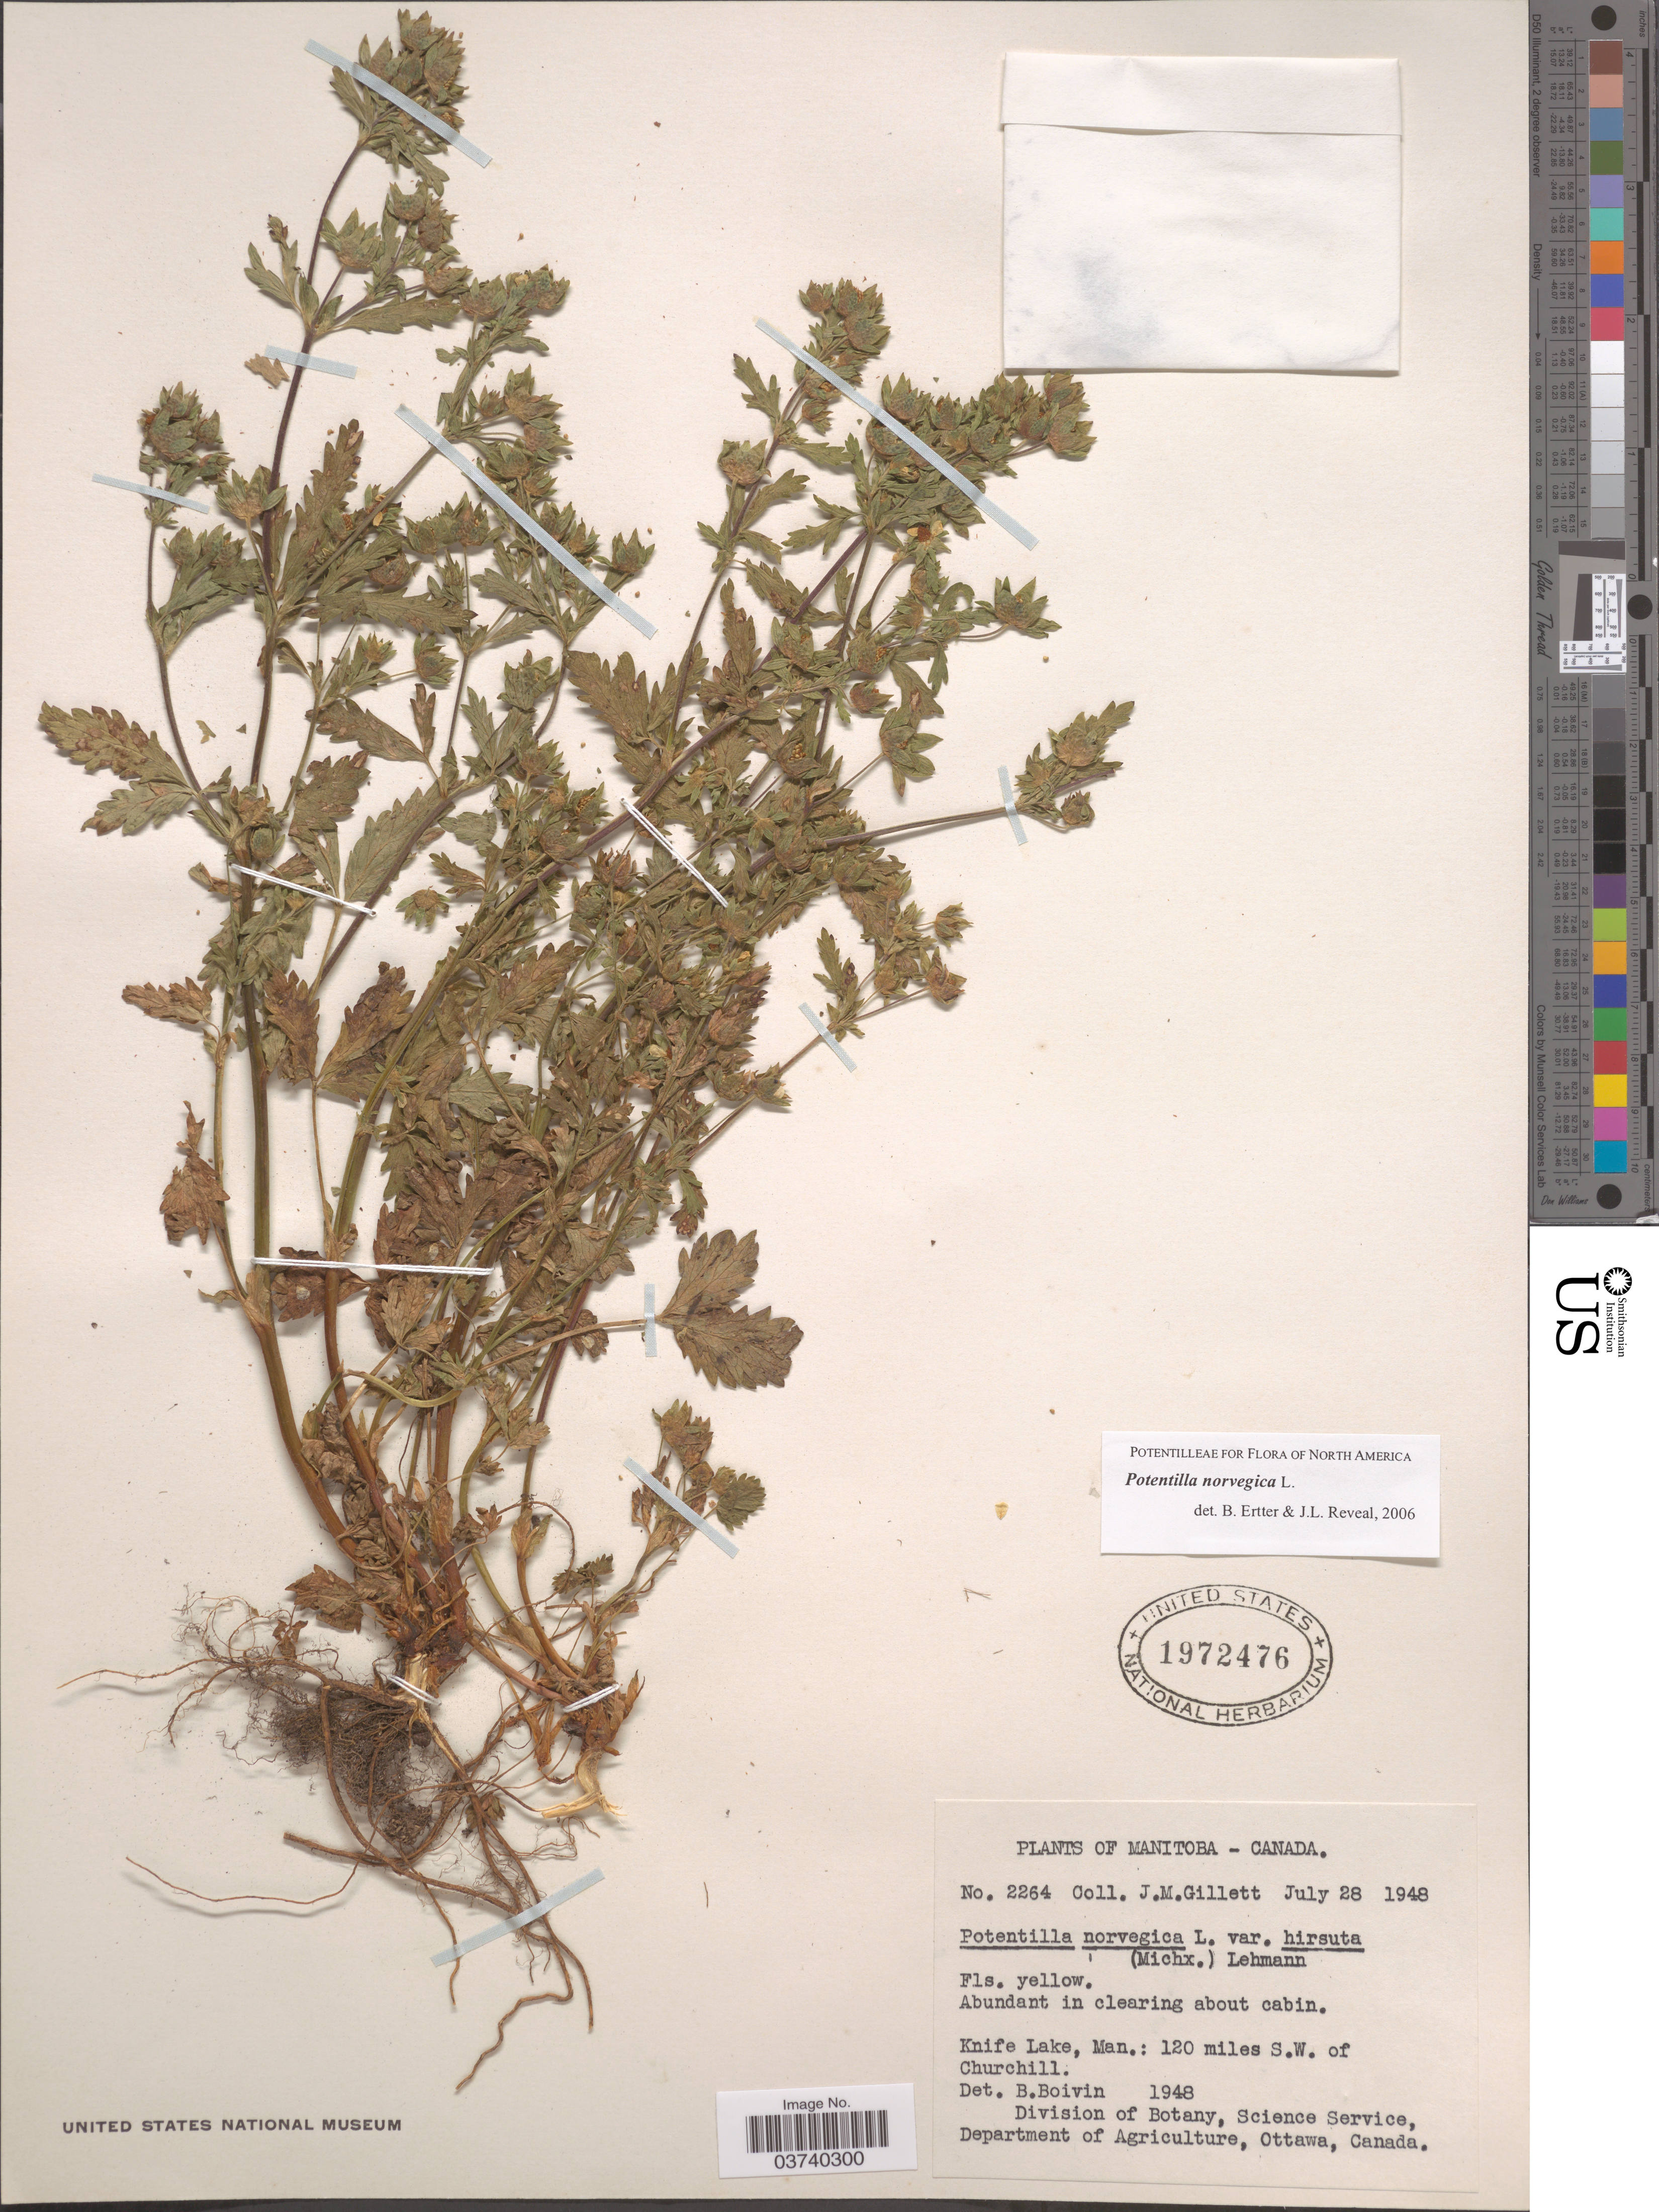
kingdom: Plantae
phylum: Tracheophyta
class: Magnoliopsida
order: Rosales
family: Rosaceae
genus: Potentilla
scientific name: Potentilla norvegica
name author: L.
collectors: J. M. Gillett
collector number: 2264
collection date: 1948-07-28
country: Canada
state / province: Manitoba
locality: Knife Lake, Man.: 120 miles S. W. of Churchill.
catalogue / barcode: US 1972476